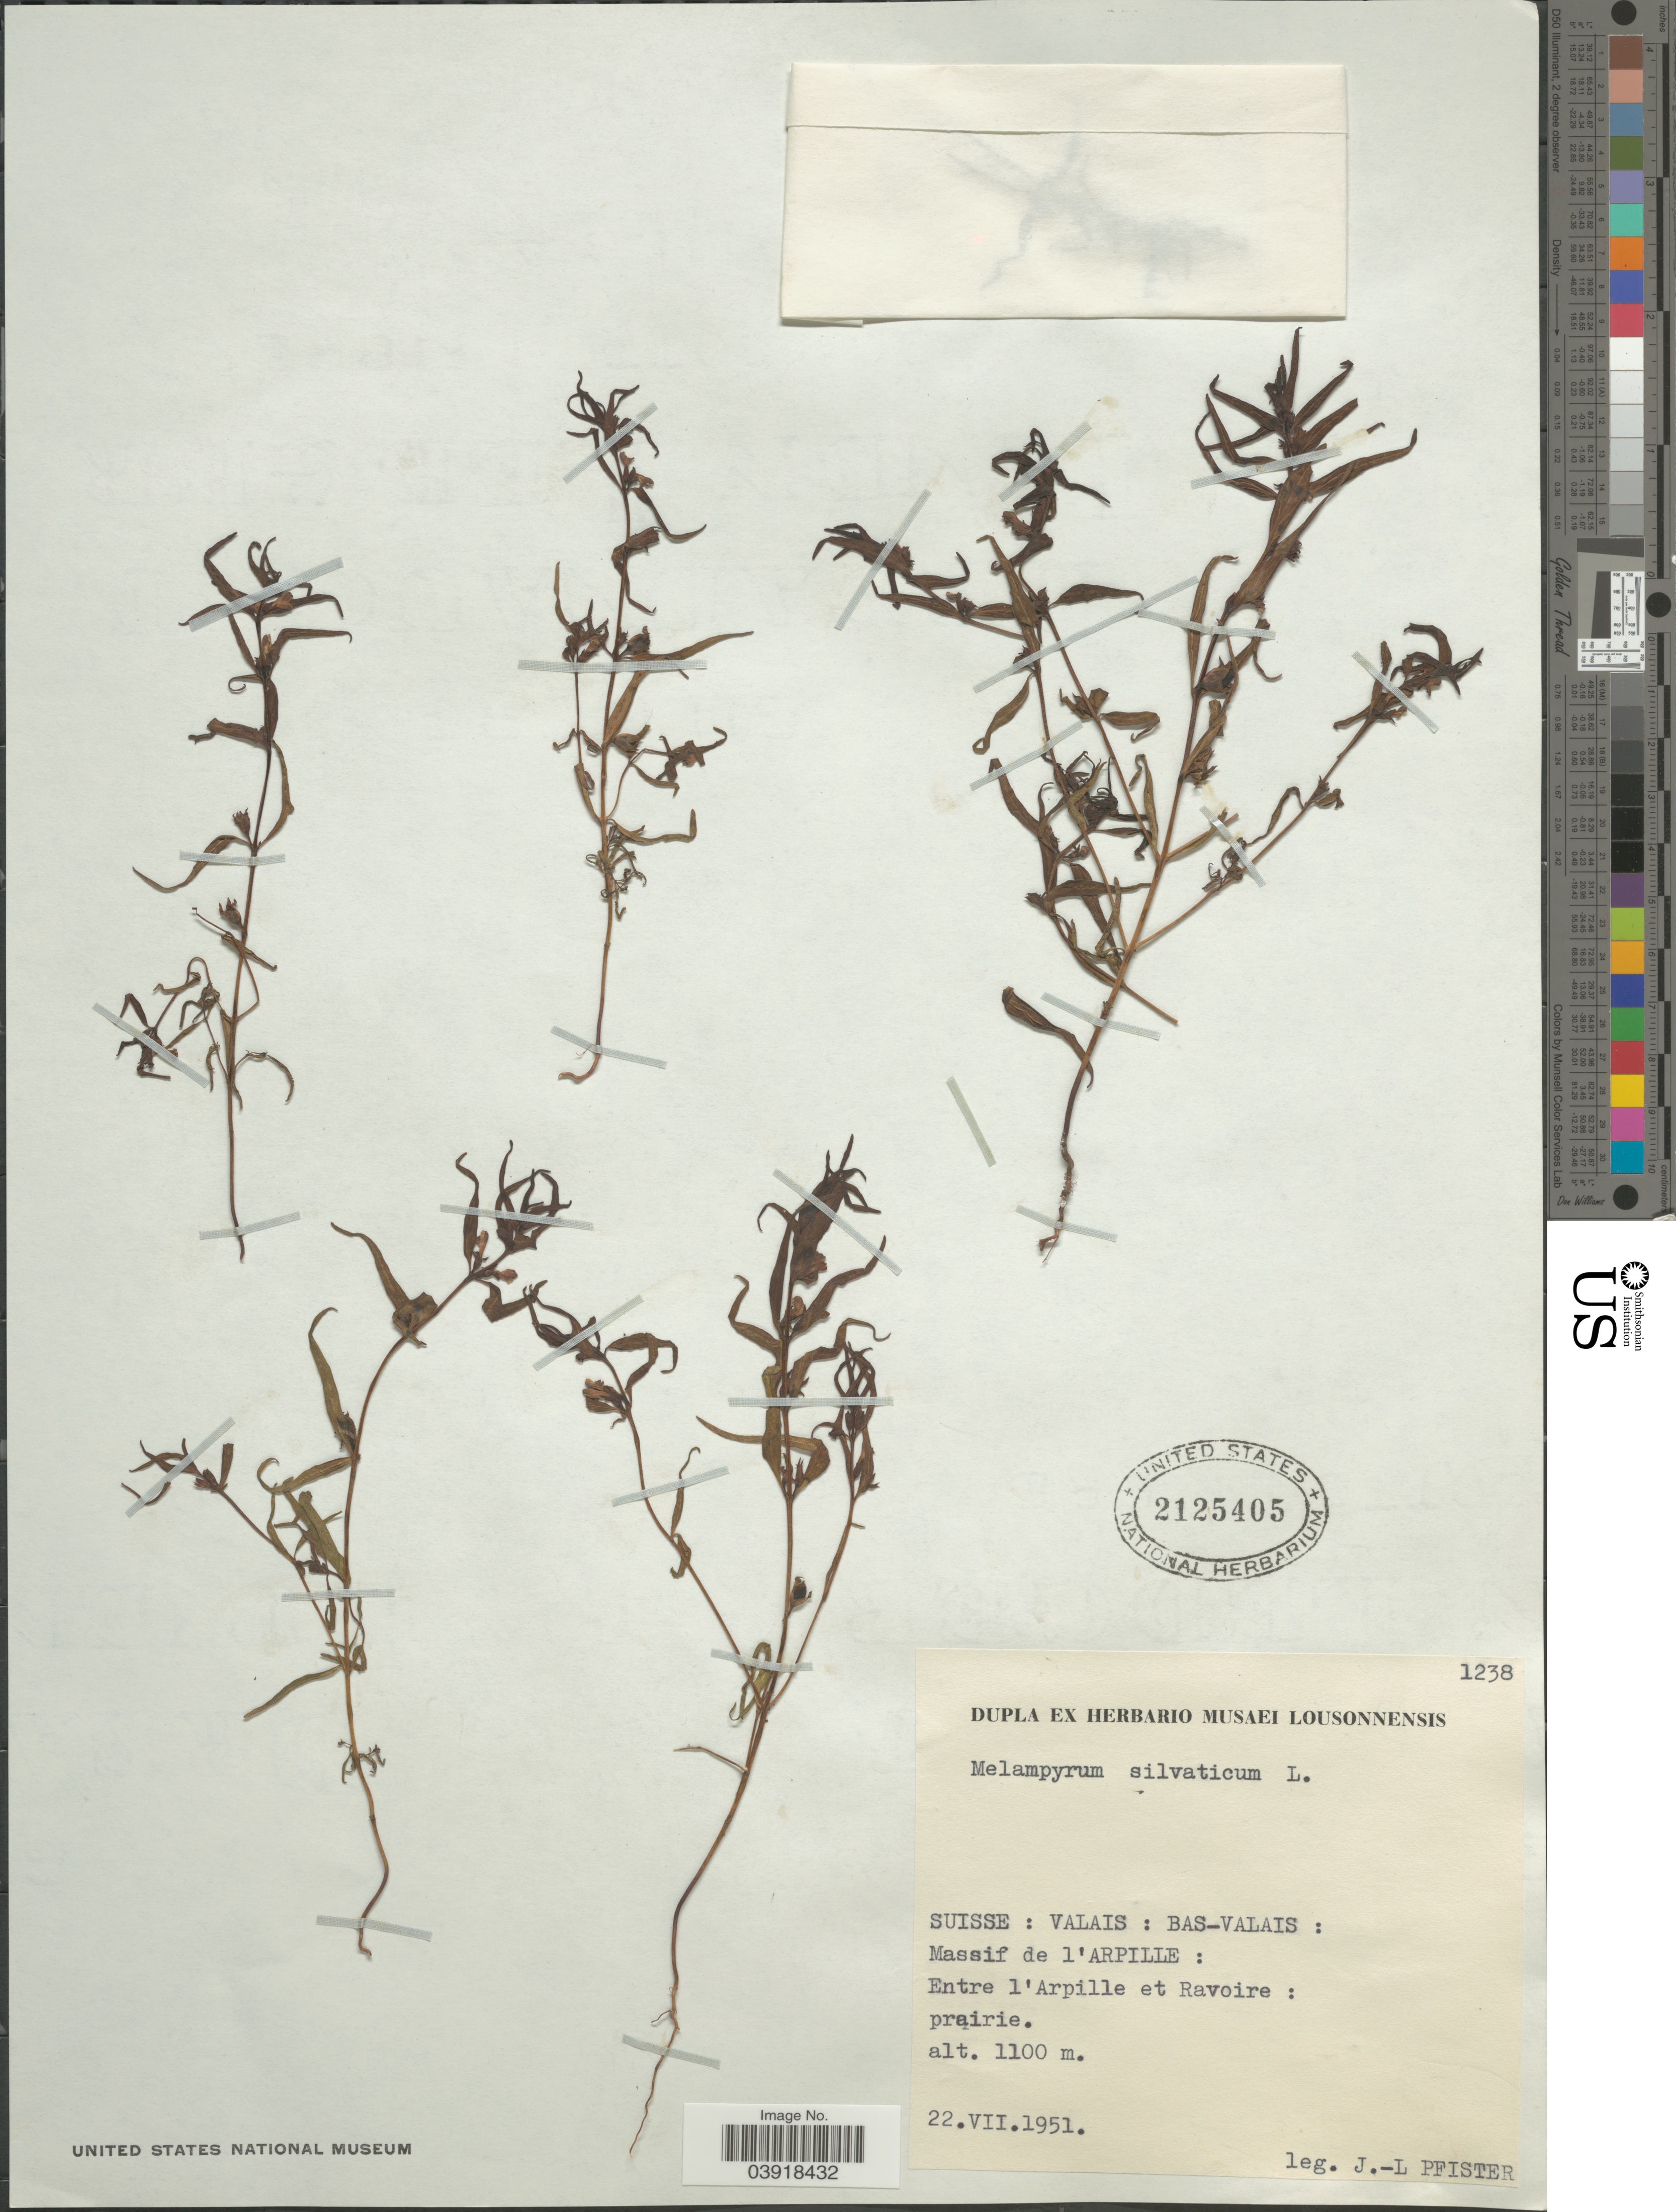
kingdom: Plantae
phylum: Tracheophyta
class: Magnoliopsida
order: Lamiales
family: Orobanchaceae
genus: Melampyrum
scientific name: Melampyrum sylvaticum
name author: L.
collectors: J. Pfister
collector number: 1238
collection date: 1951-07-22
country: Switzerland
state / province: Valais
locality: Suisse: Bas-Valais. Massif de l'Arpille. Entre l'Arpille et Ravoire.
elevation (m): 1100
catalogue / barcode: US 2125405